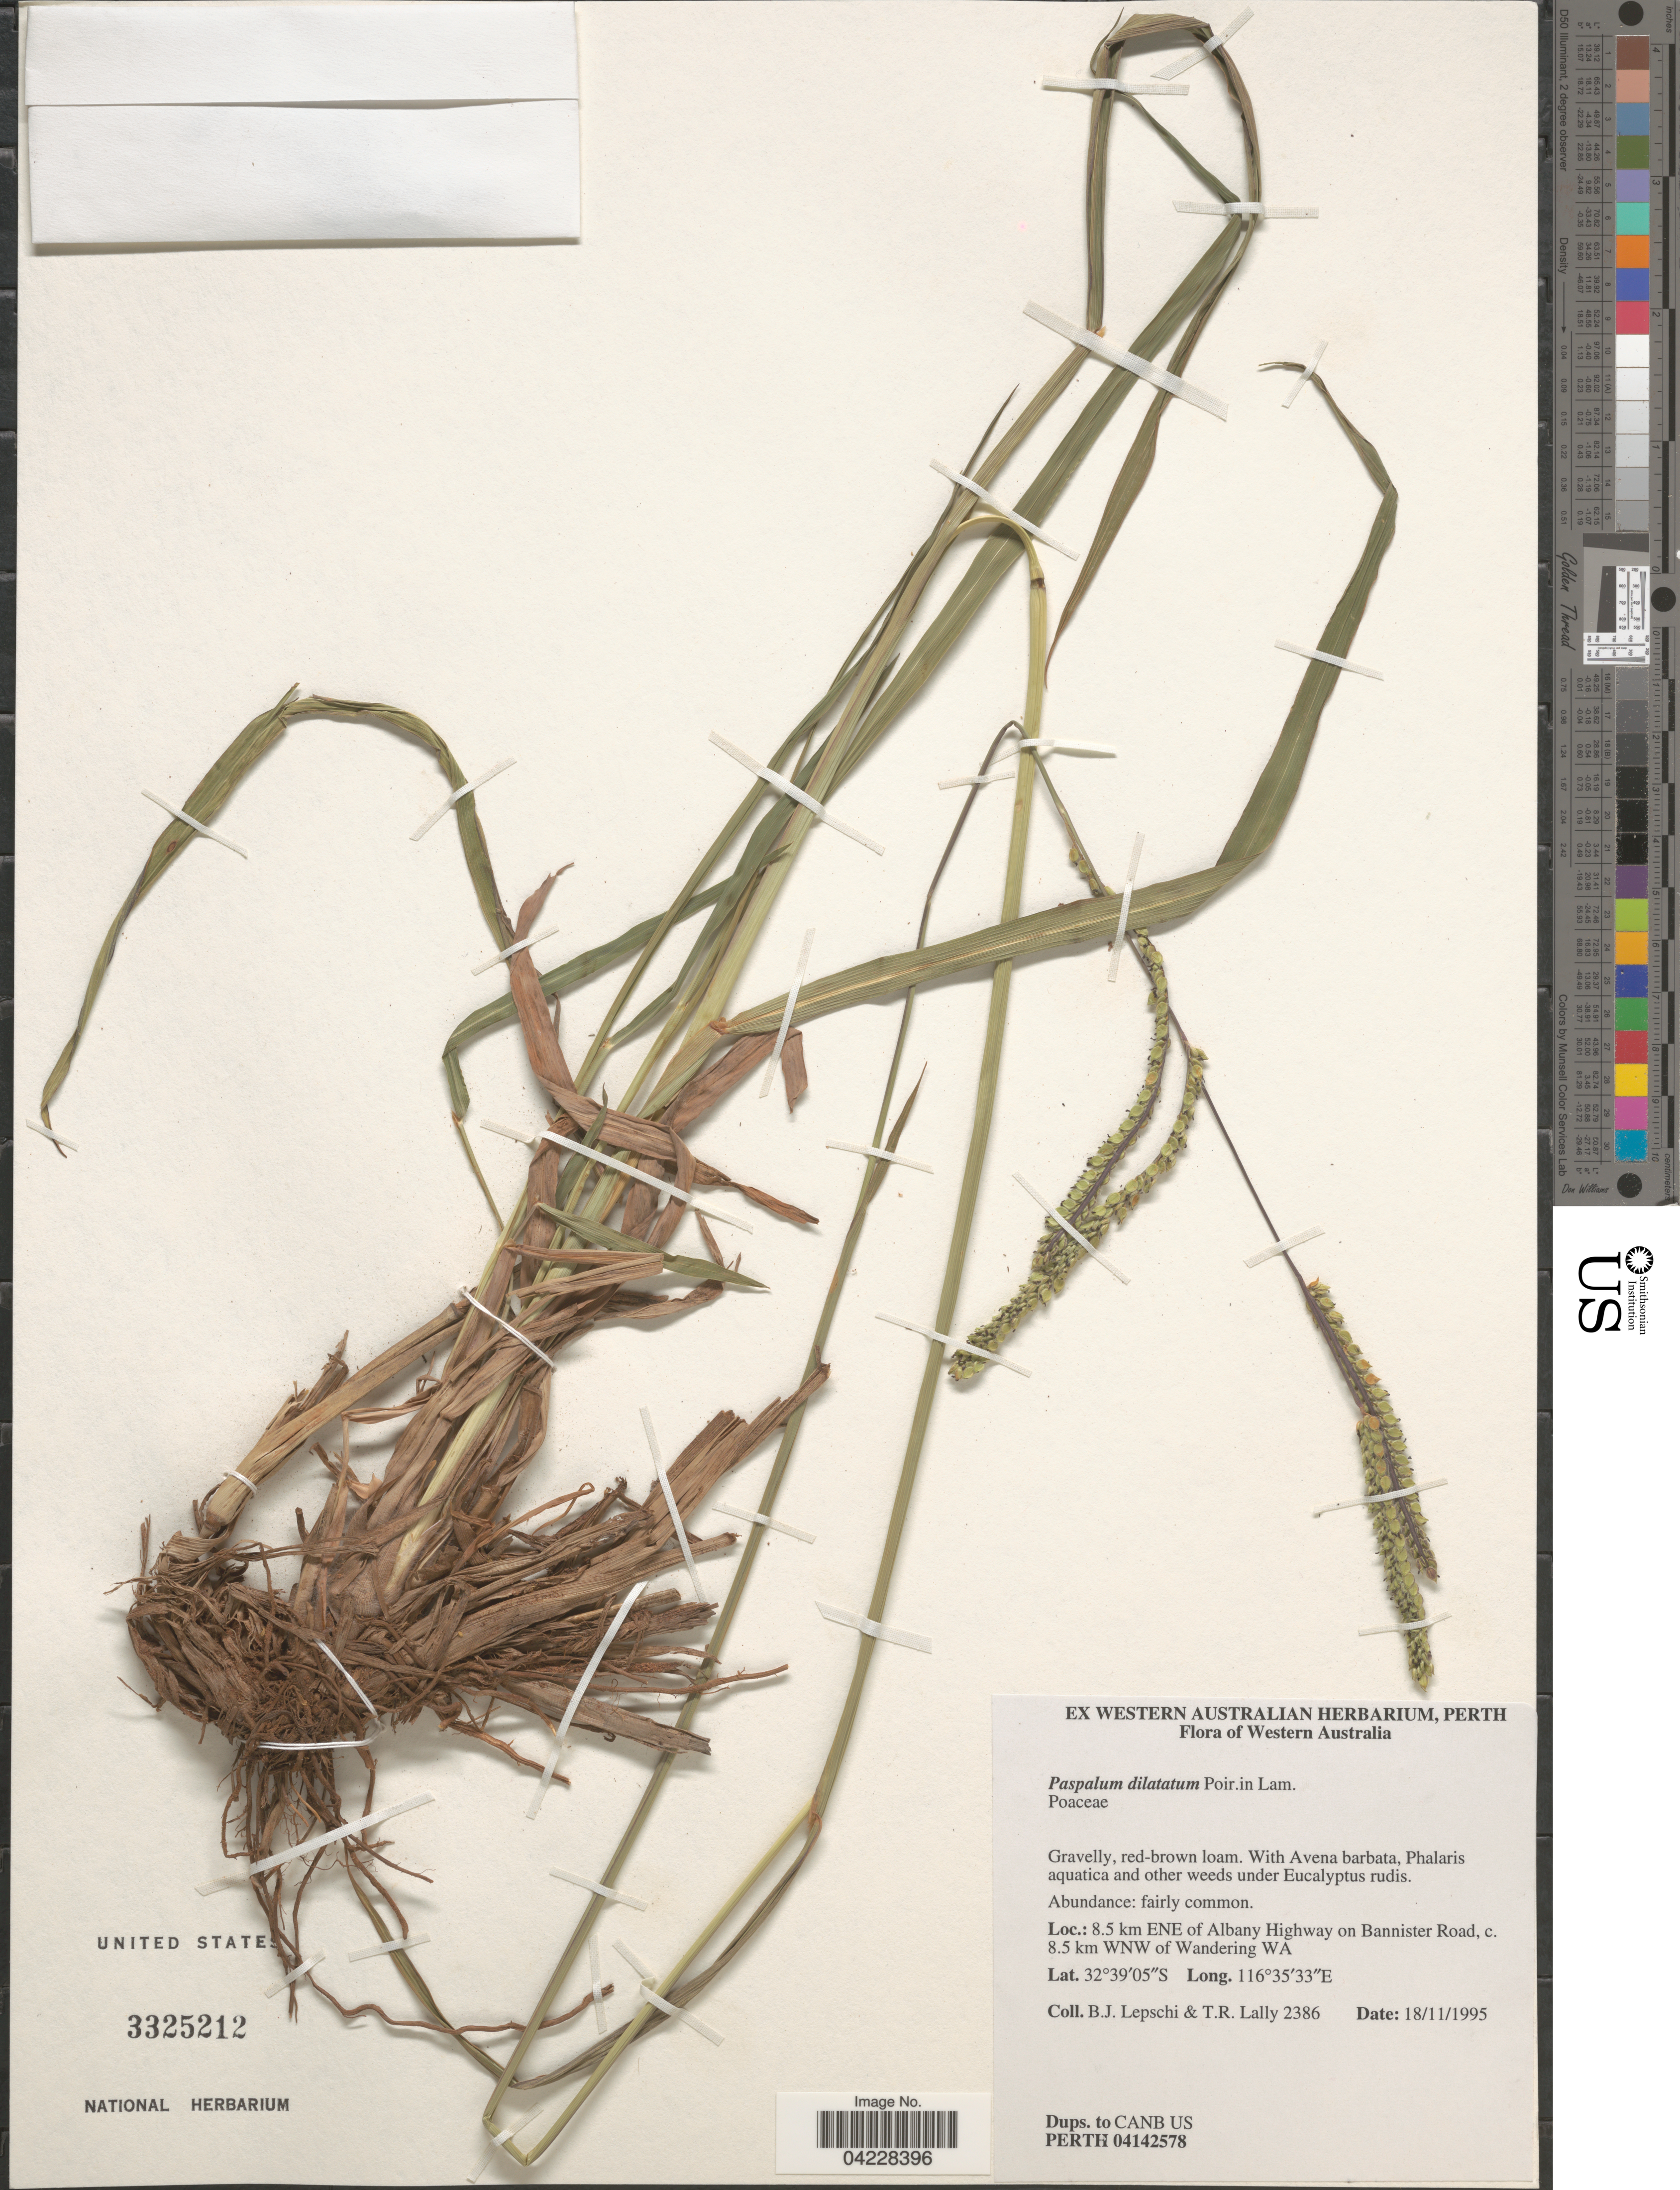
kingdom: Plantae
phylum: Tracheophyta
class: Liliopsida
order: Poales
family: Poaceae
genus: Paspalum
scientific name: Paspalum dilatatum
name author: Poir.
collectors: B. Lepschi & T. R. Lally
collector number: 2386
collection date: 1995-11-18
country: Australia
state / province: Western Australia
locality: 8.5 km ENE of Albany Highway on Bannister Road, c. 8.5 km WNW of Wandering WA.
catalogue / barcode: US 3325212